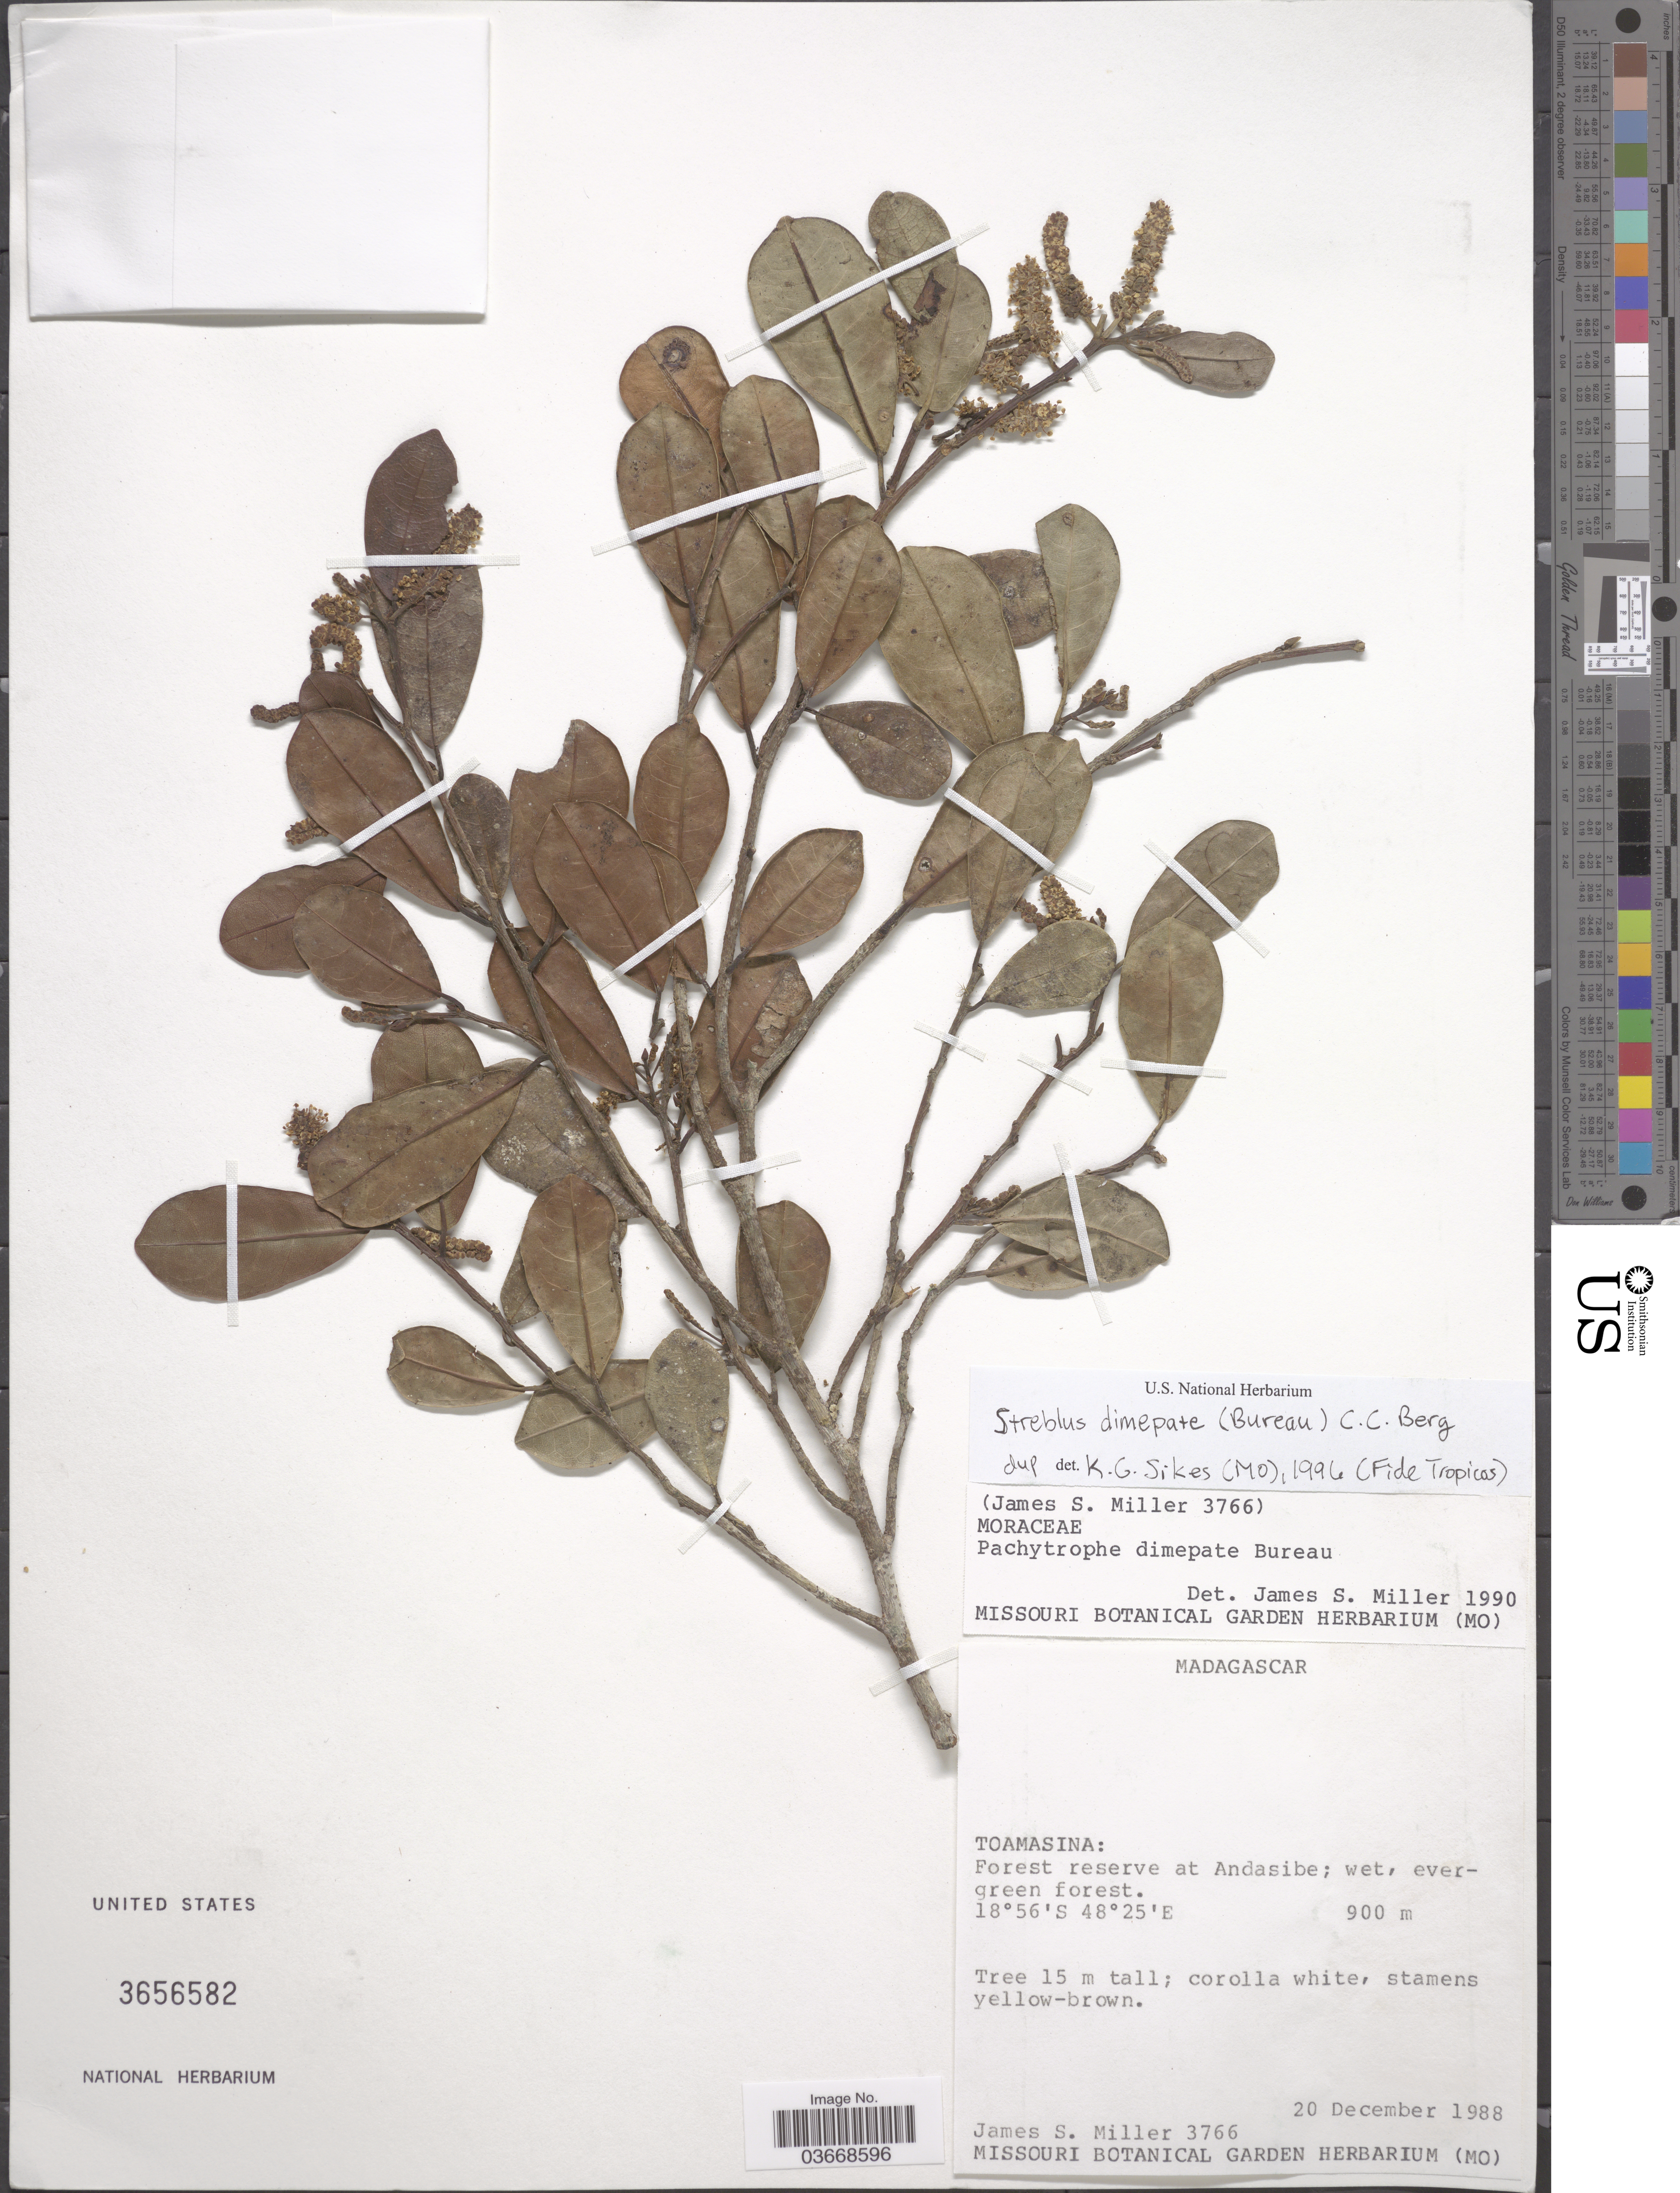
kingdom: Plantae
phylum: Tracheophyta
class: Magnoliopsida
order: Rosales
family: Moraceae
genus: Ampalis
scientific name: Ampalis dimepate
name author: (Bureau) E. M. Gardner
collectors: J. S. Miller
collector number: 3766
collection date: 1988-12-20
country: Madagascar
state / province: Alaotra Mangoro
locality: Forest reserve at Andasibe.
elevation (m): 900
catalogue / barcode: US 3656582